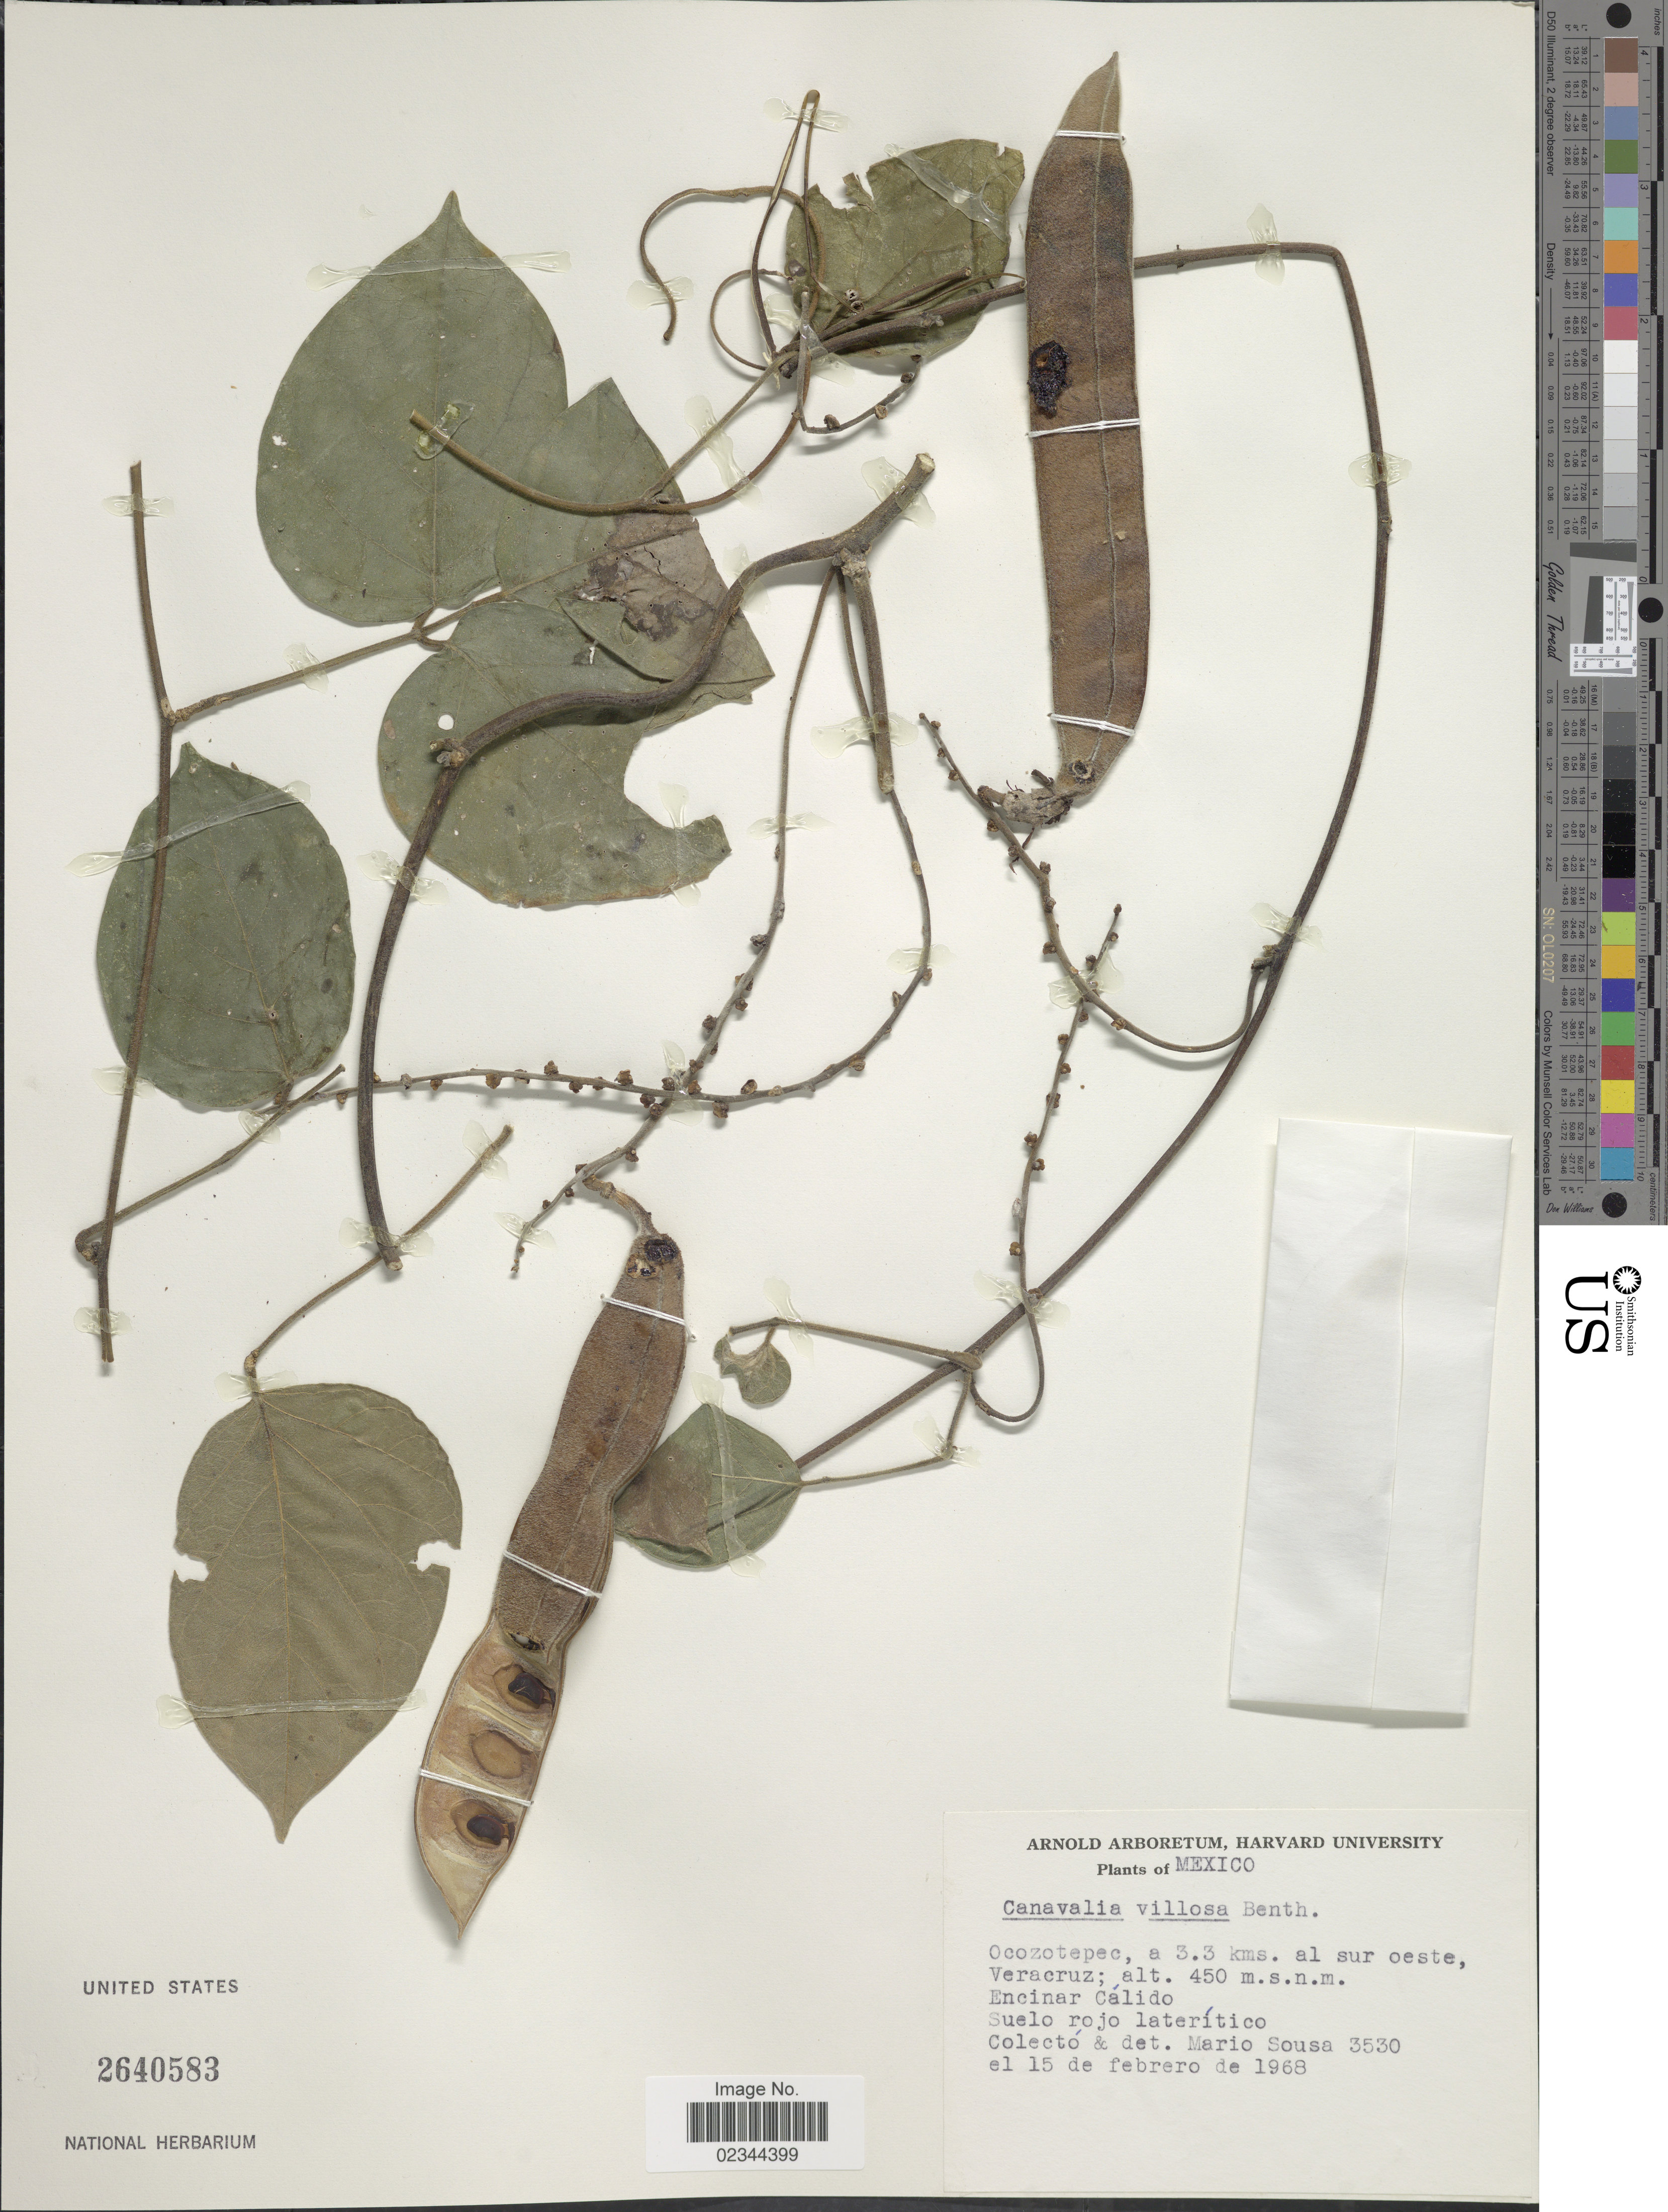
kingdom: Plantae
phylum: Tracheophyta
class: Magnoliopsida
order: Fabales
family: Fabaceae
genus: Canavalia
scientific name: Canavalia villosa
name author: Benth.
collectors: M. Sousa S.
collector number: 3530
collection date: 1968-02-15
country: Mexico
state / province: Veracruz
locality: Ocozotepec, a 3.3 kms. al sur oeste, Veracruz.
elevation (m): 450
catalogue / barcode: US 2640583